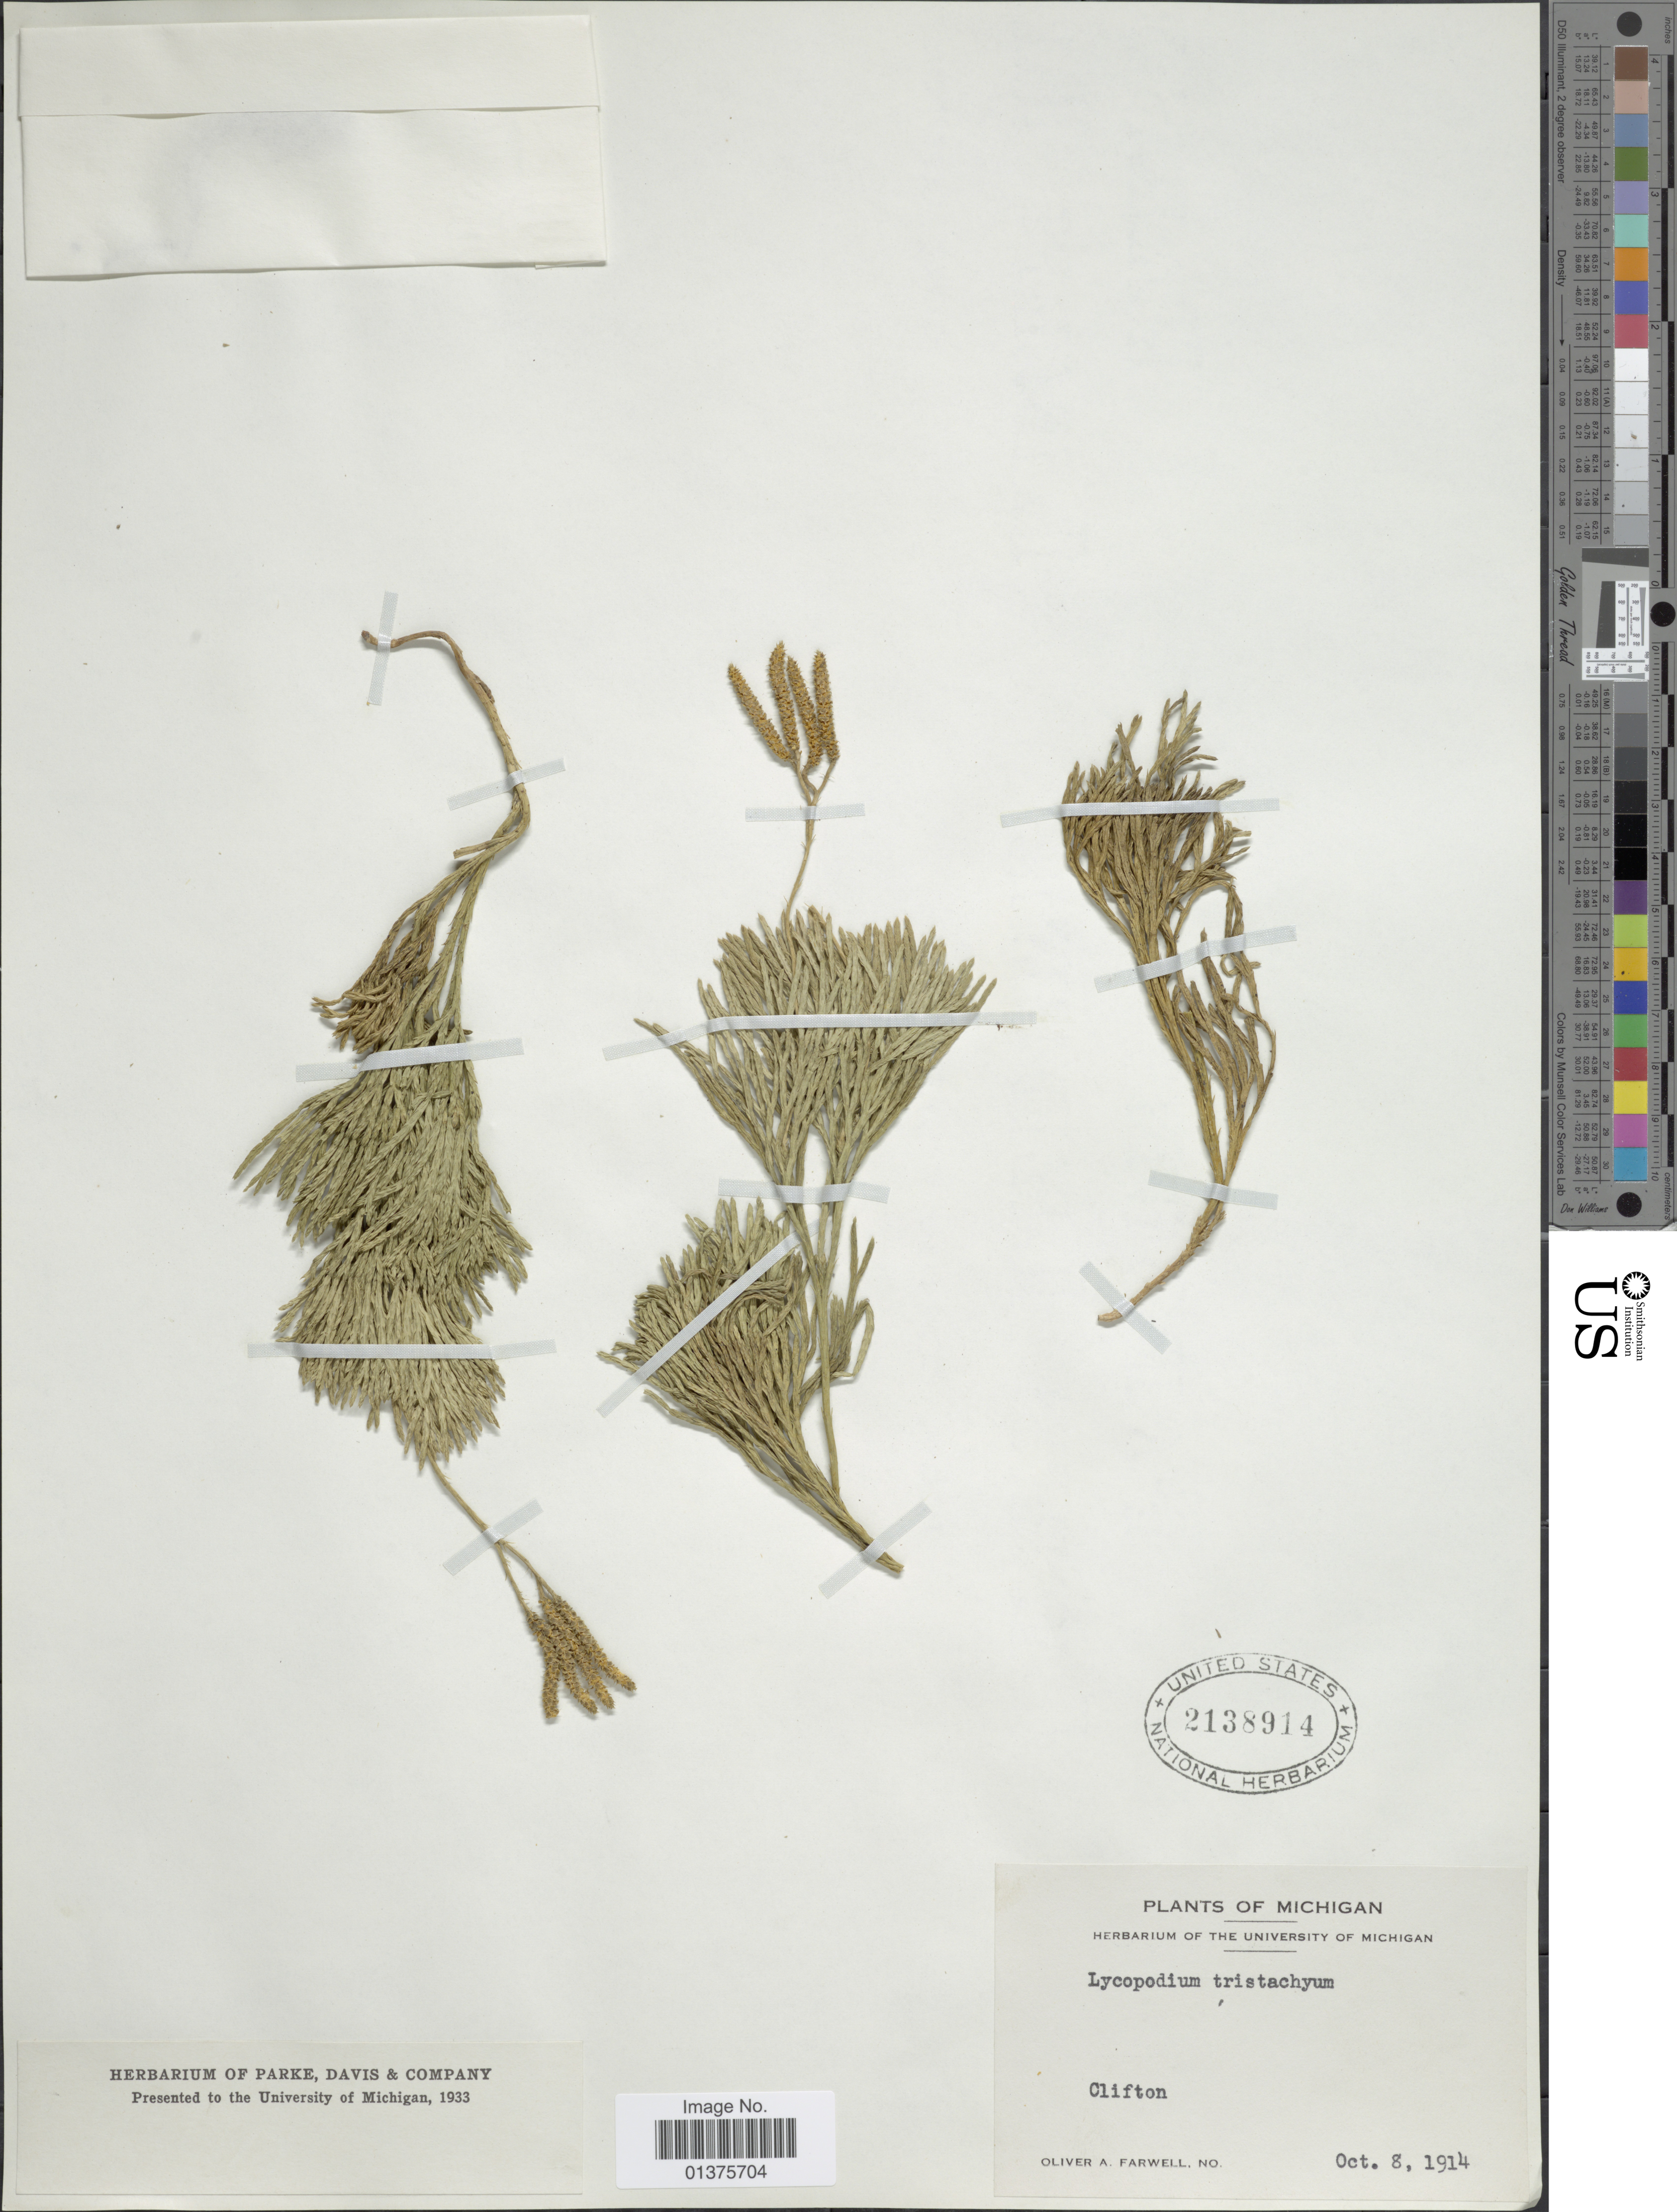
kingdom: Plantae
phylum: Tracheophyta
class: Lycopodiopsida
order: Lycopodiales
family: Lycopodiaceae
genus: Diphasiastrum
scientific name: Diphasiastrum tristachyum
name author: (Pursh) Holub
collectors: O. Farwell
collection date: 1914-10-08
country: United States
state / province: Michigan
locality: Clifton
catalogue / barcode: US 2138914